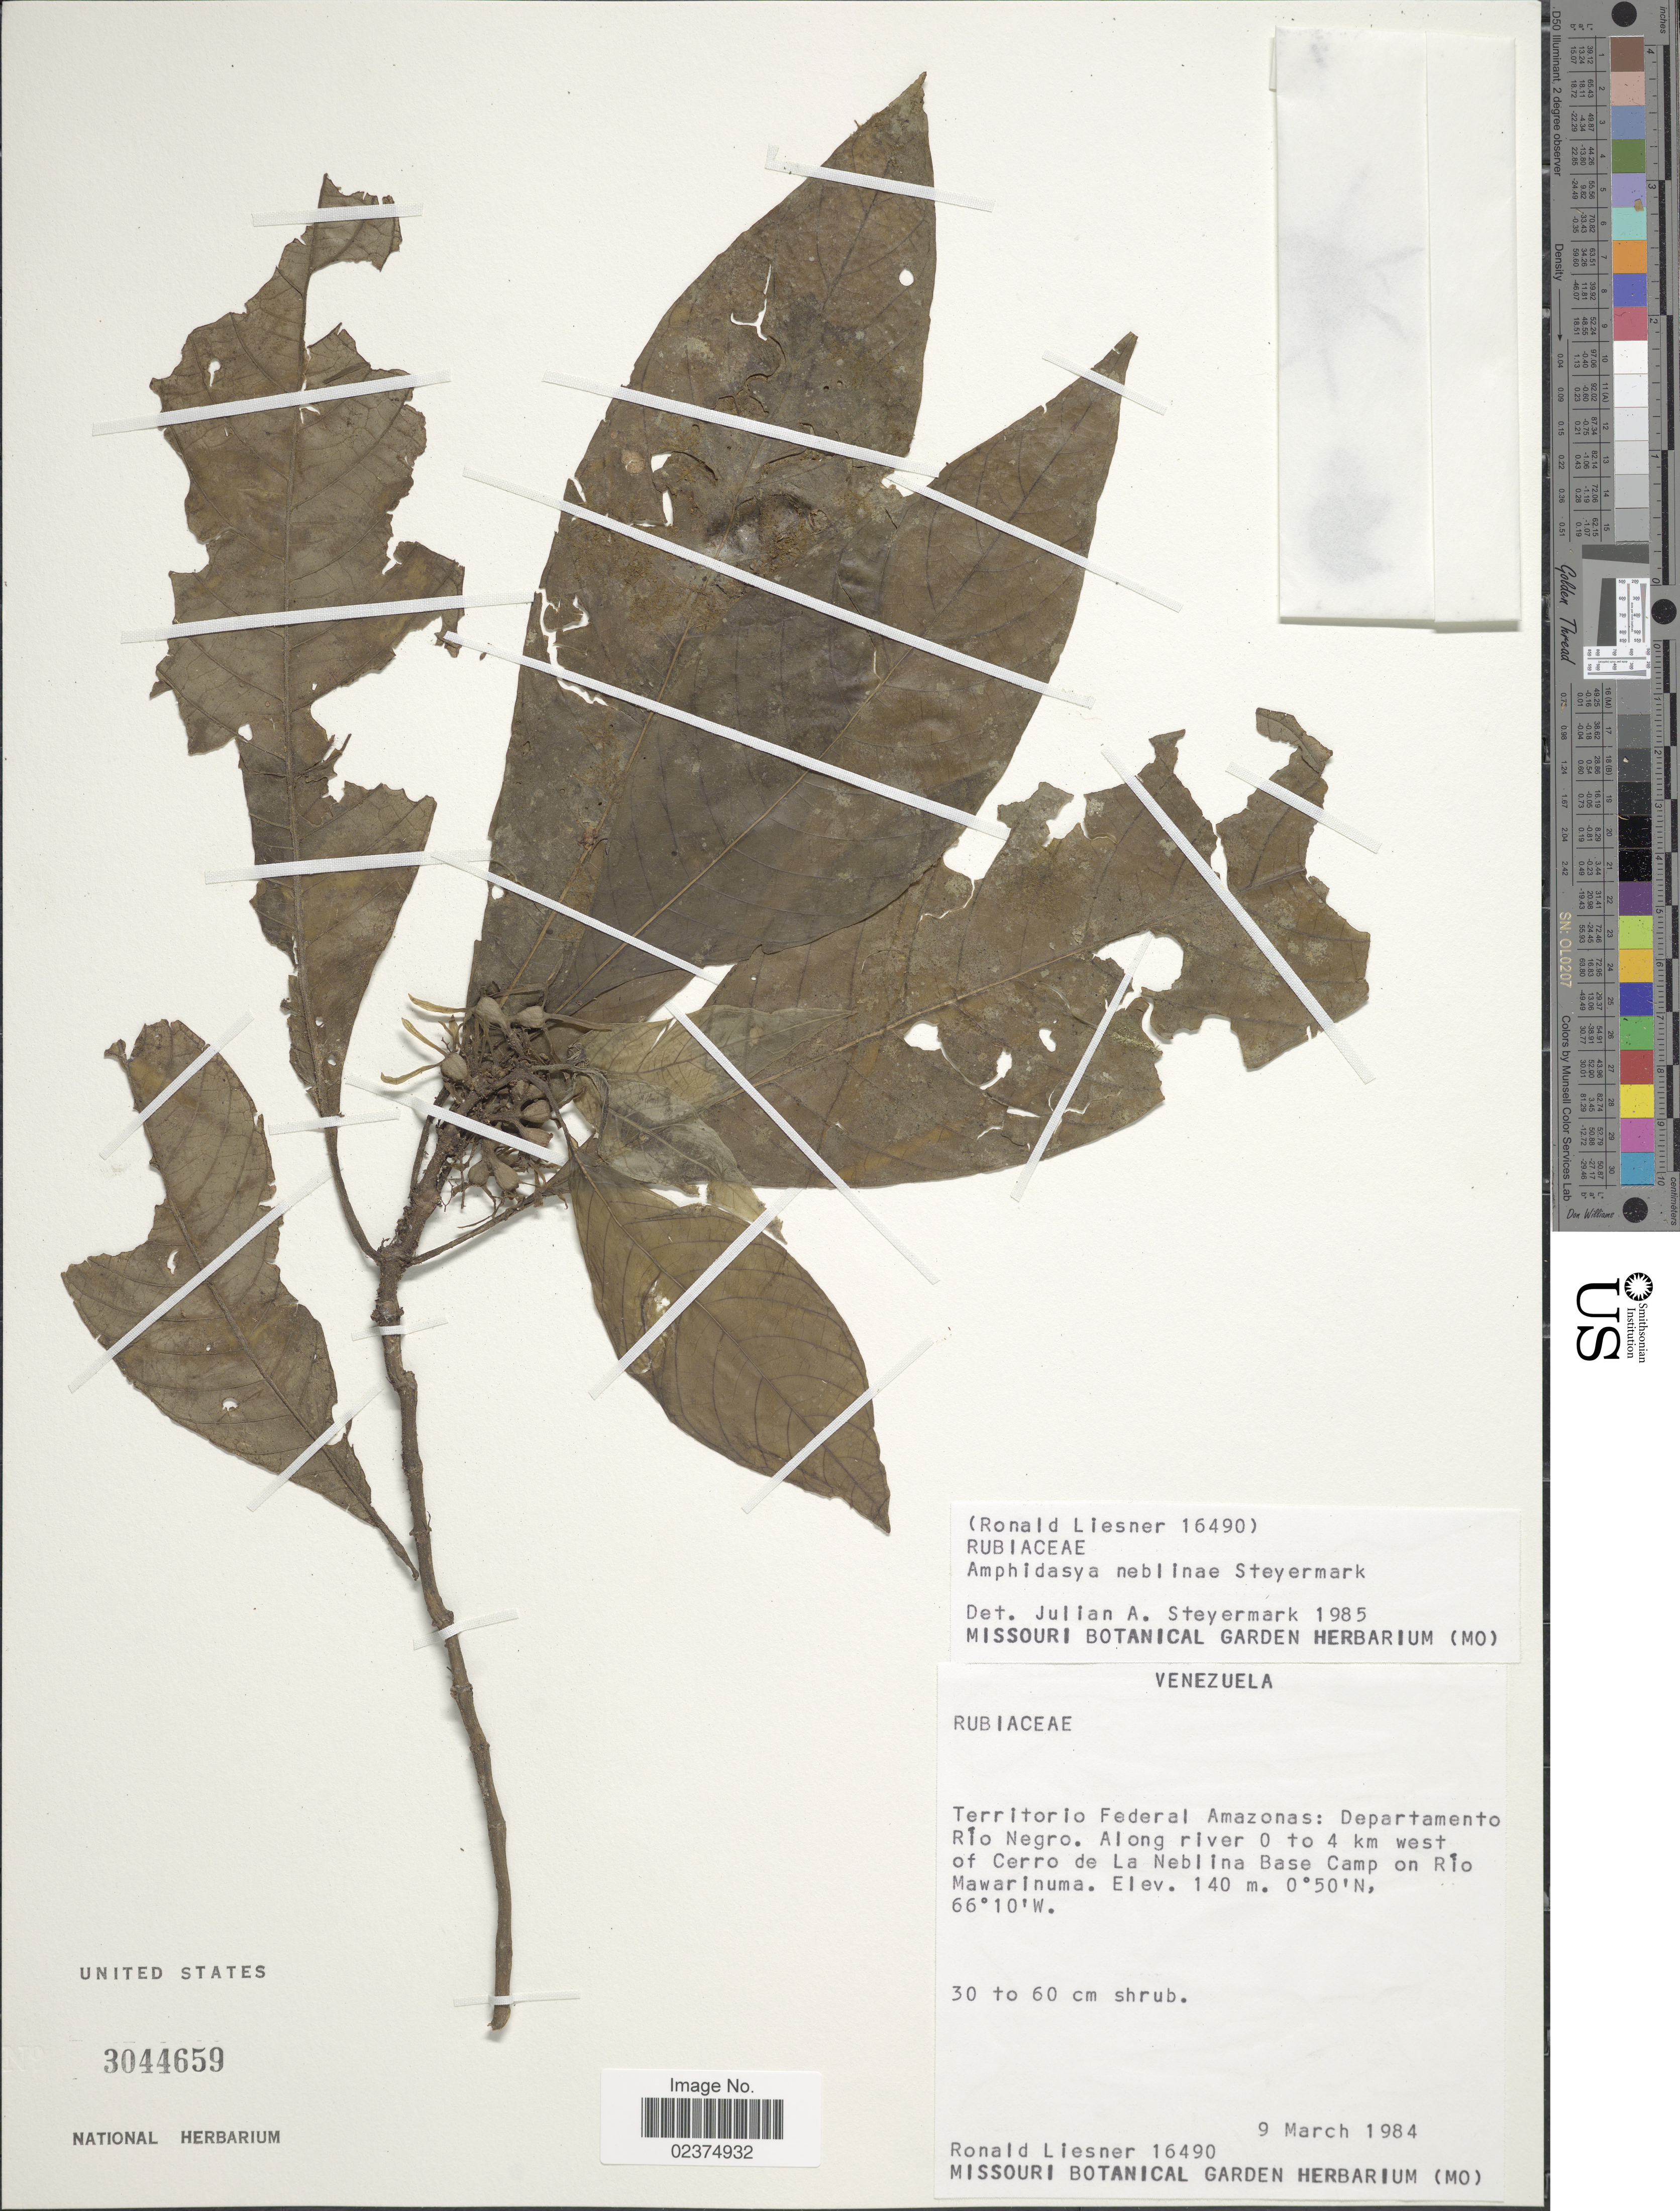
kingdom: Plantae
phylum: Tracheophyta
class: Magnoliopsida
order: Gentianales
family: Rubiaceae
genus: Amphidasya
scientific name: Amphidasya intermedia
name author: Steyerm.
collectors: R. L. Liesner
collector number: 16490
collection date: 1984-03-09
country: Venezuela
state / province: Amazonas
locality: Territorio Federal Amazonas: Departamento Rio Negro. Along river 0 to 4 km west of Cerro de La Neblina Base Camp on Rio Mawarinuma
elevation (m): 140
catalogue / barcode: US 3044659